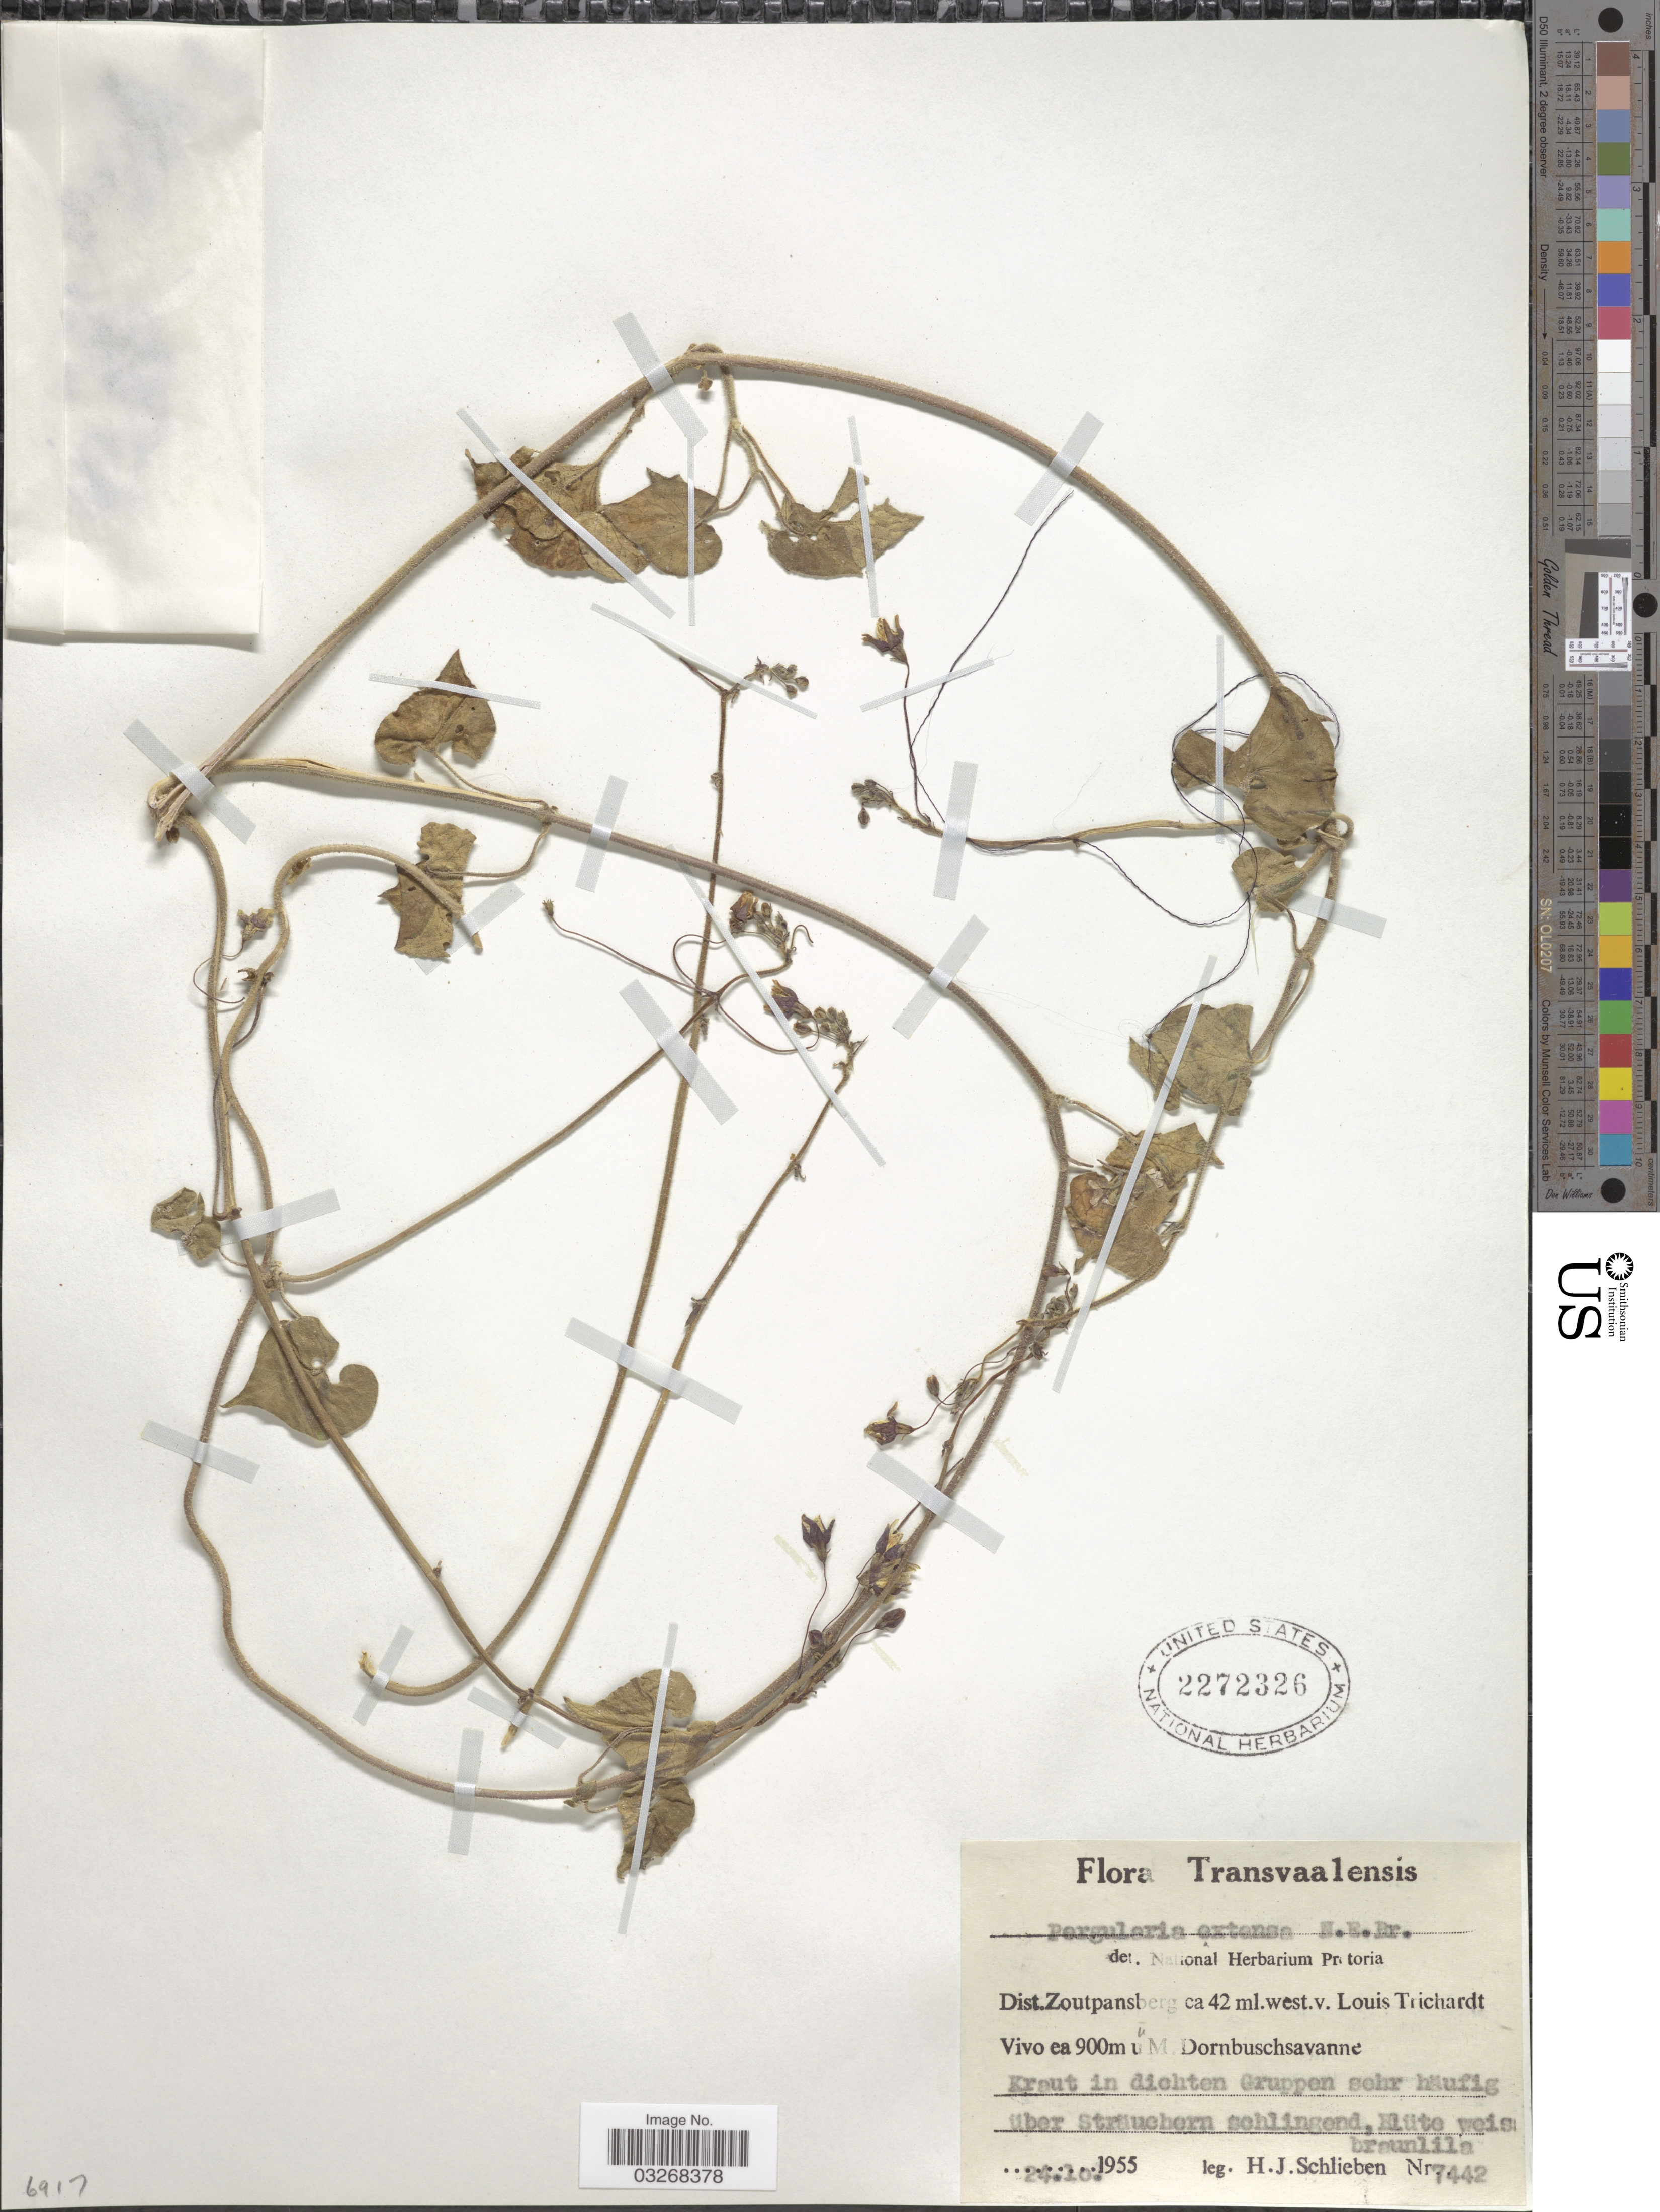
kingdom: Plantae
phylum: Tracheophyta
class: Magnoliopsida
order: Gentianales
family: Apocynaceae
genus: Pergularia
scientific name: Pergularia extensa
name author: (Jacq.) N.E. Br.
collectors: H. J. Schlieben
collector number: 7442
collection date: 1955-10-24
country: South Africa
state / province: Limpopo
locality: Transvaalensis. Dist. Zoutpansberg ca 42 ml. west. v. Louis Trichardt Vivo.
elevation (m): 900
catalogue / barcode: US 2272326